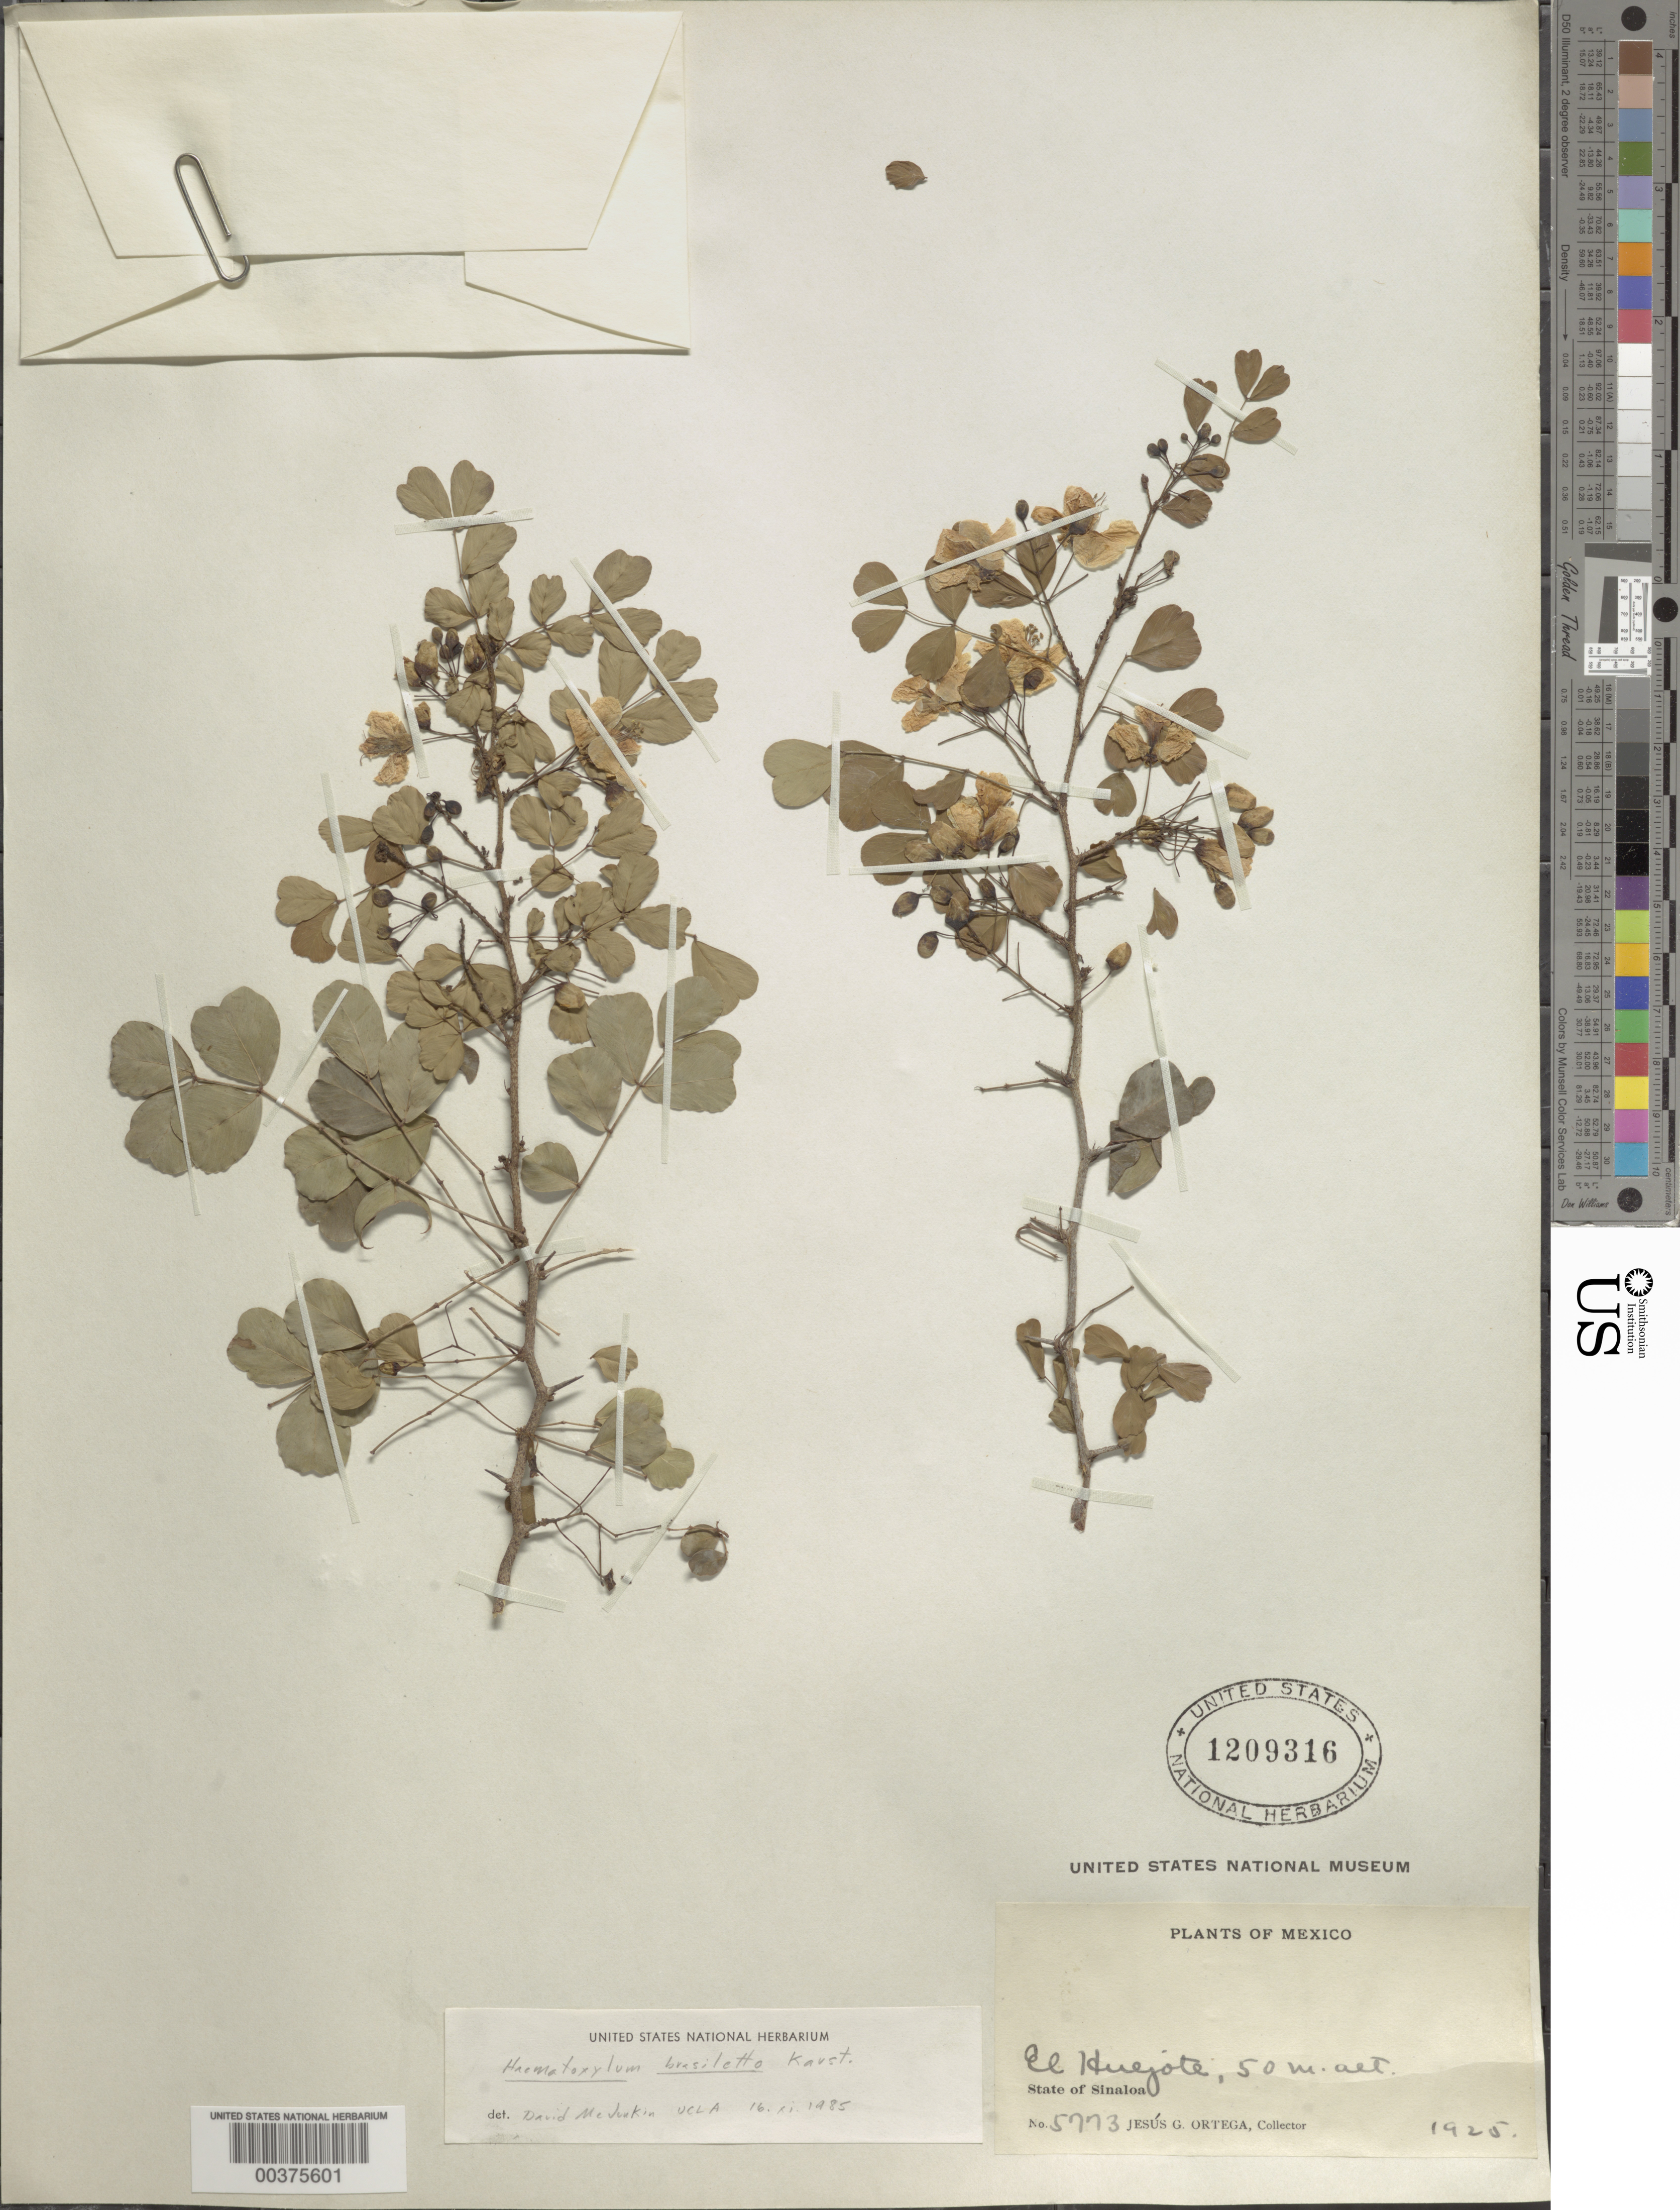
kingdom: Plantae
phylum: Tracheophyta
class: Magnoliopsida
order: Fabales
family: Fabaceae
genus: Haematoxylum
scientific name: Haematoxylum brasiletto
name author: H. Karst.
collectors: J. Ortega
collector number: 5773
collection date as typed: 1925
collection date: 1925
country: Mexico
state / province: Sinaloa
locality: El huejote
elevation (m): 50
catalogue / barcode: US 1209316